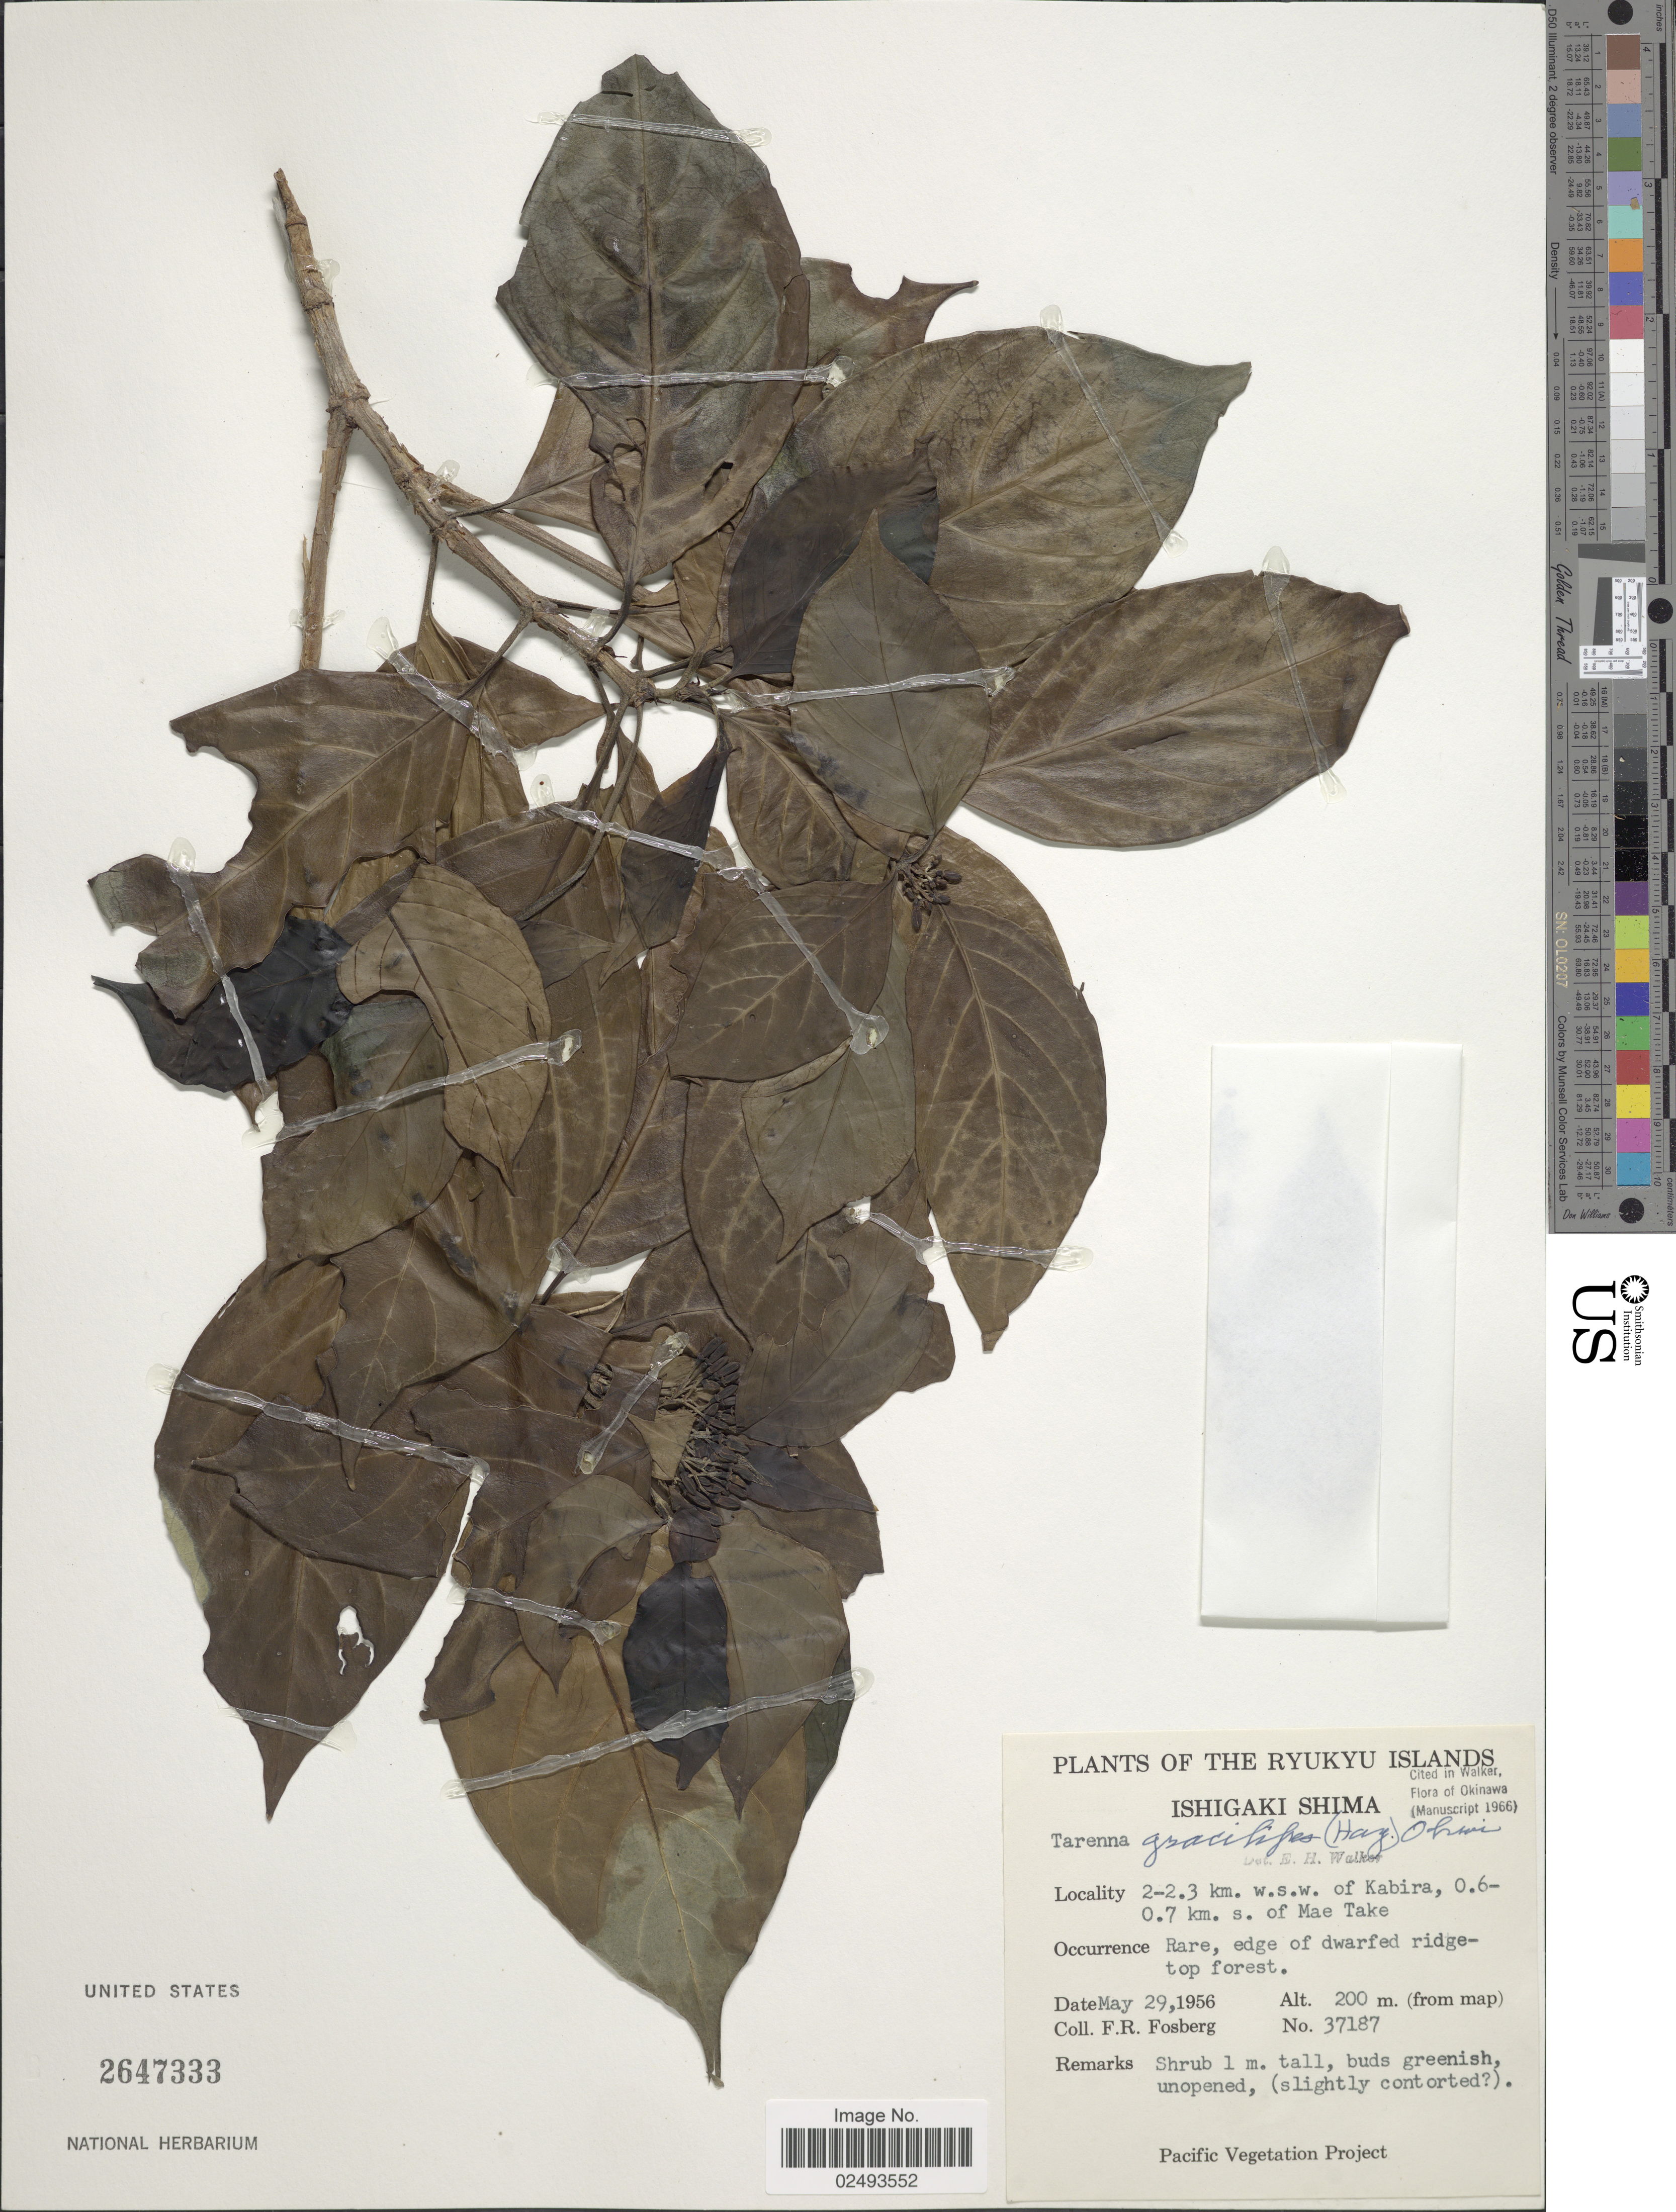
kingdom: Plantae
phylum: Tracheophyta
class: Magnoliopsida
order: Gentianales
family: Rubiaceae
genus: Tarenna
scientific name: Tarenna gracilipes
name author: (Hayata) Ohwi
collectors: F. R. Fosberg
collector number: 37187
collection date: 1956-05-29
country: Japan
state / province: Okinawa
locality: Ryukyu Islands, Ishigaki Shima, 2-2.3 km. w.s.w. of Kabira, 0.6-0.7 km. s. of Mae Take, edge of dwarfed ridge-top forest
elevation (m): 200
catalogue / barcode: US 2647333